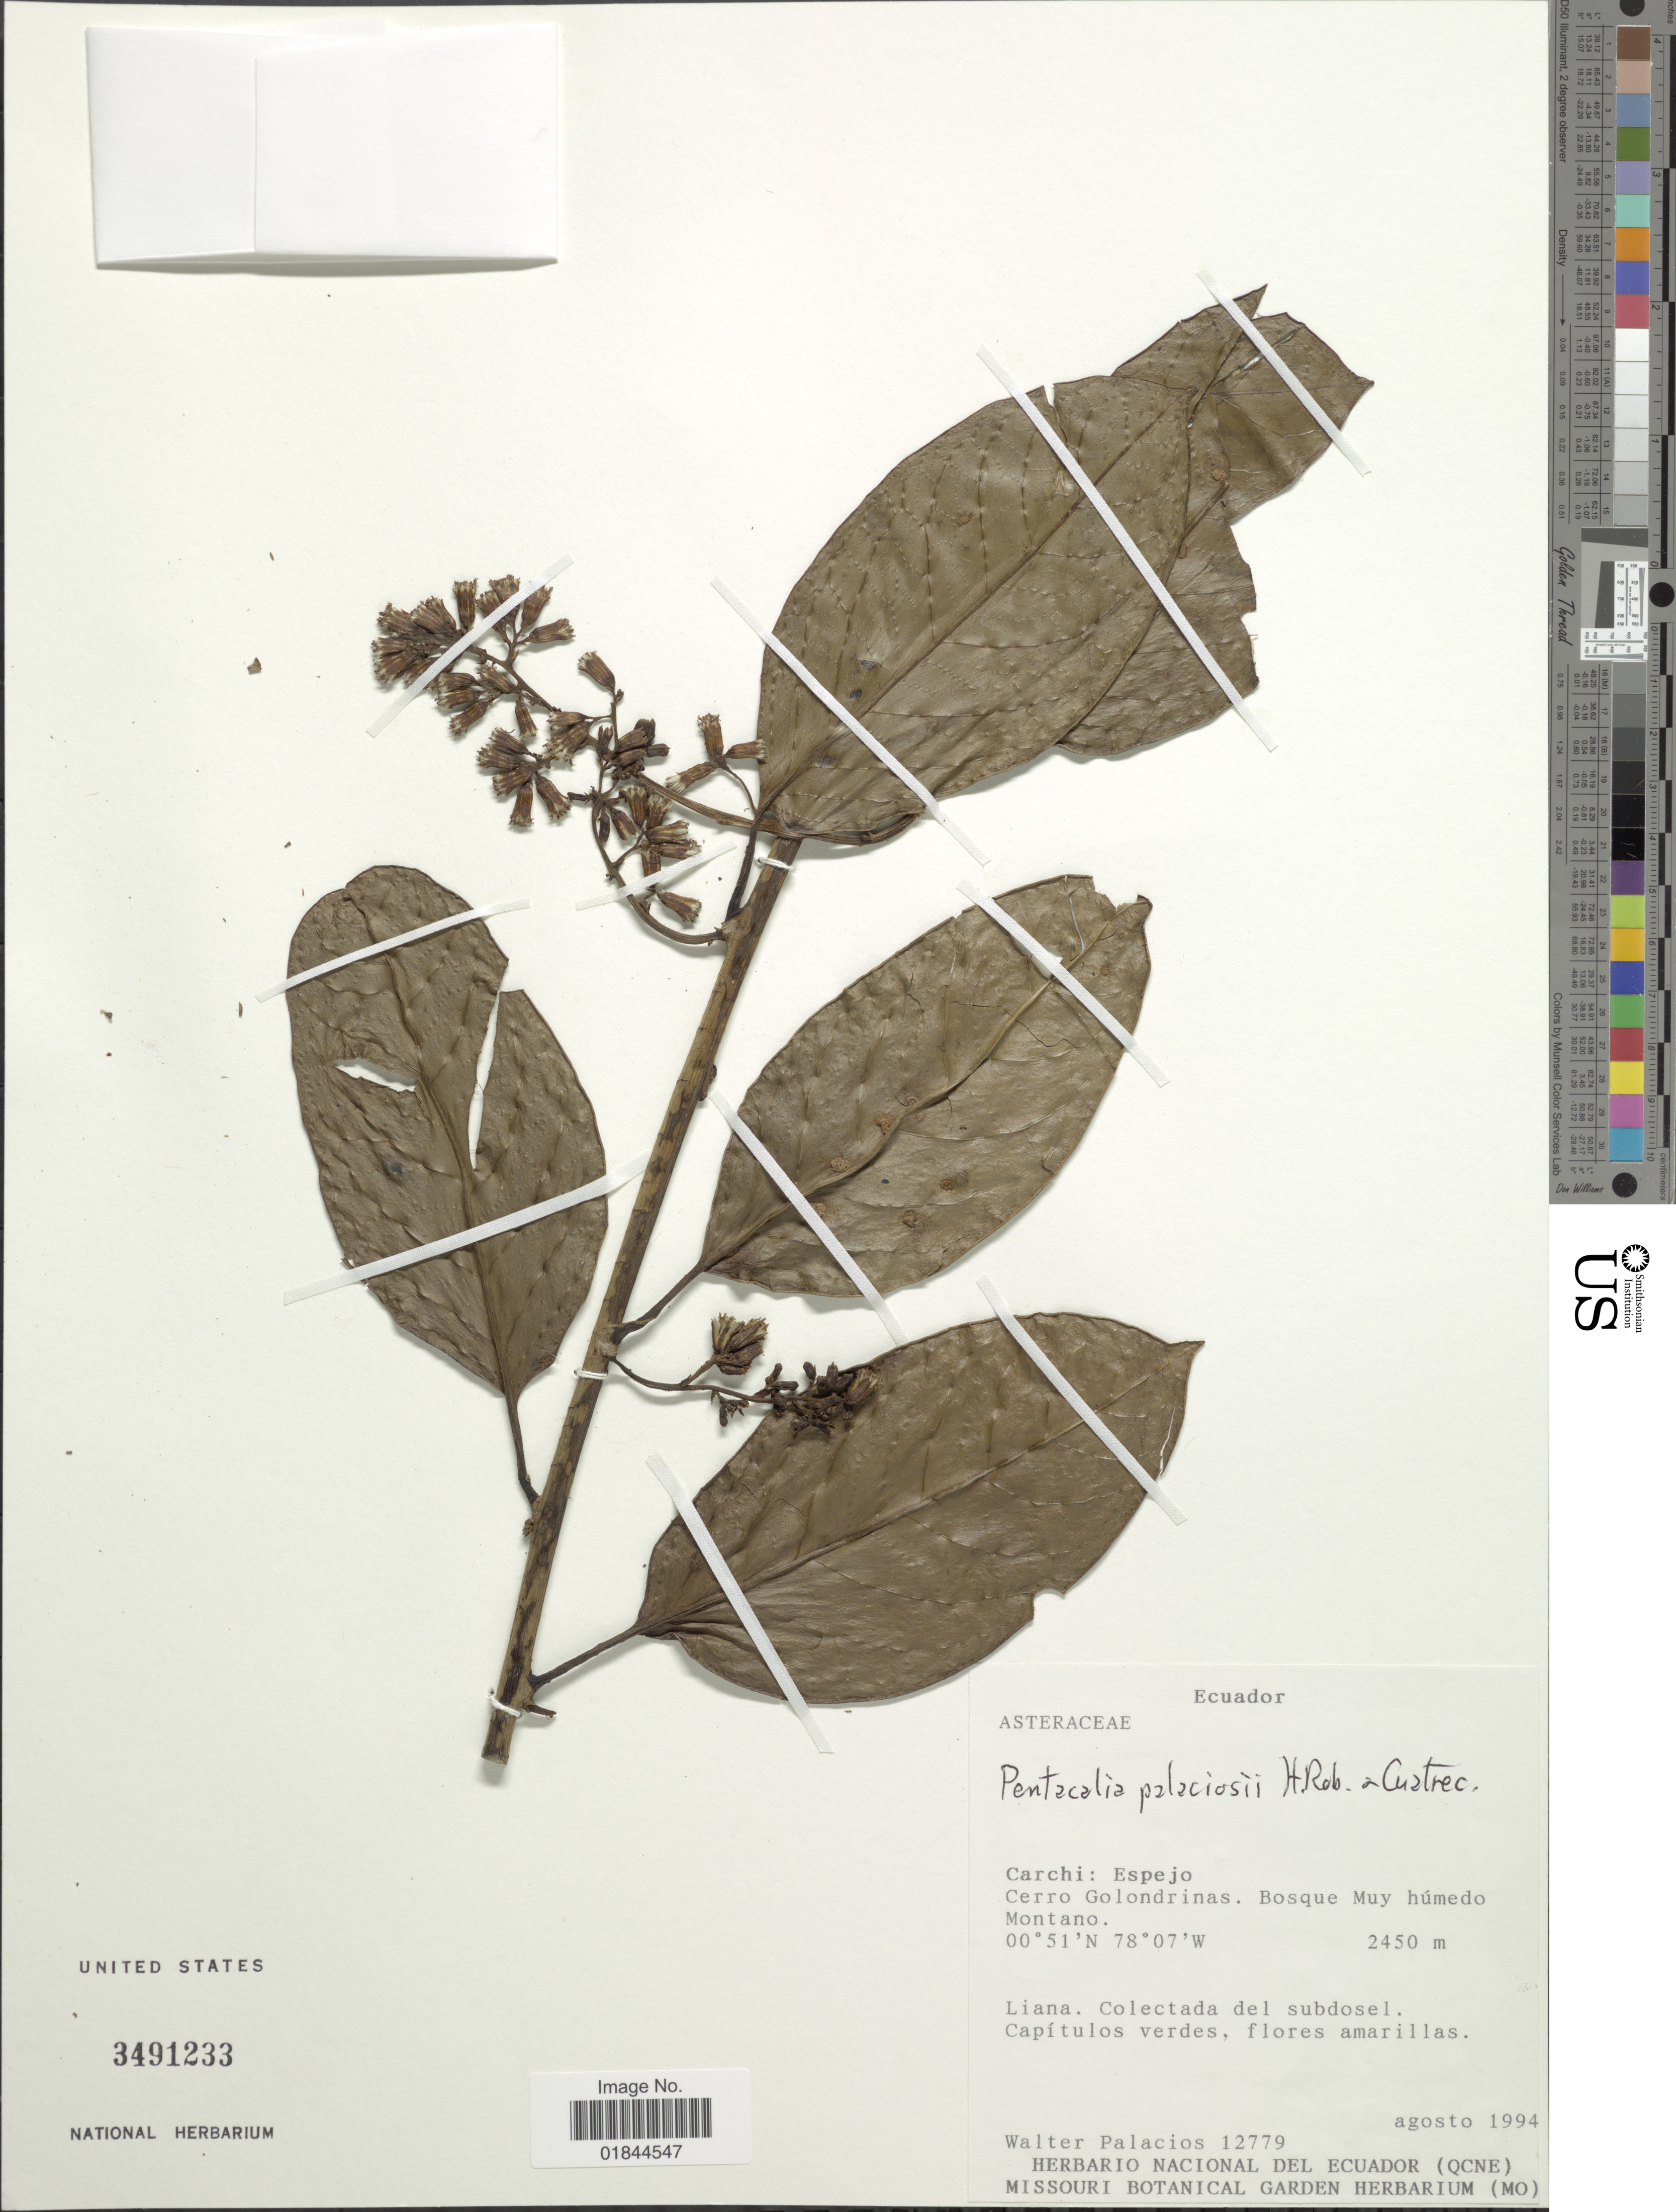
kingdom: Plantae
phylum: Tracheophyta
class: Magnoliopsida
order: Asterales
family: Asteraceae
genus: Pentacalia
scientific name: Pentacalia palaciosii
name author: H. Rob. & Cuatrec.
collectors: W. Palacios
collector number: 12779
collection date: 1994-08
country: Ecuador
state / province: Carchi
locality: Espejo, Cerro Golondrinas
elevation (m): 2450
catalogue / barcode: US 3491233